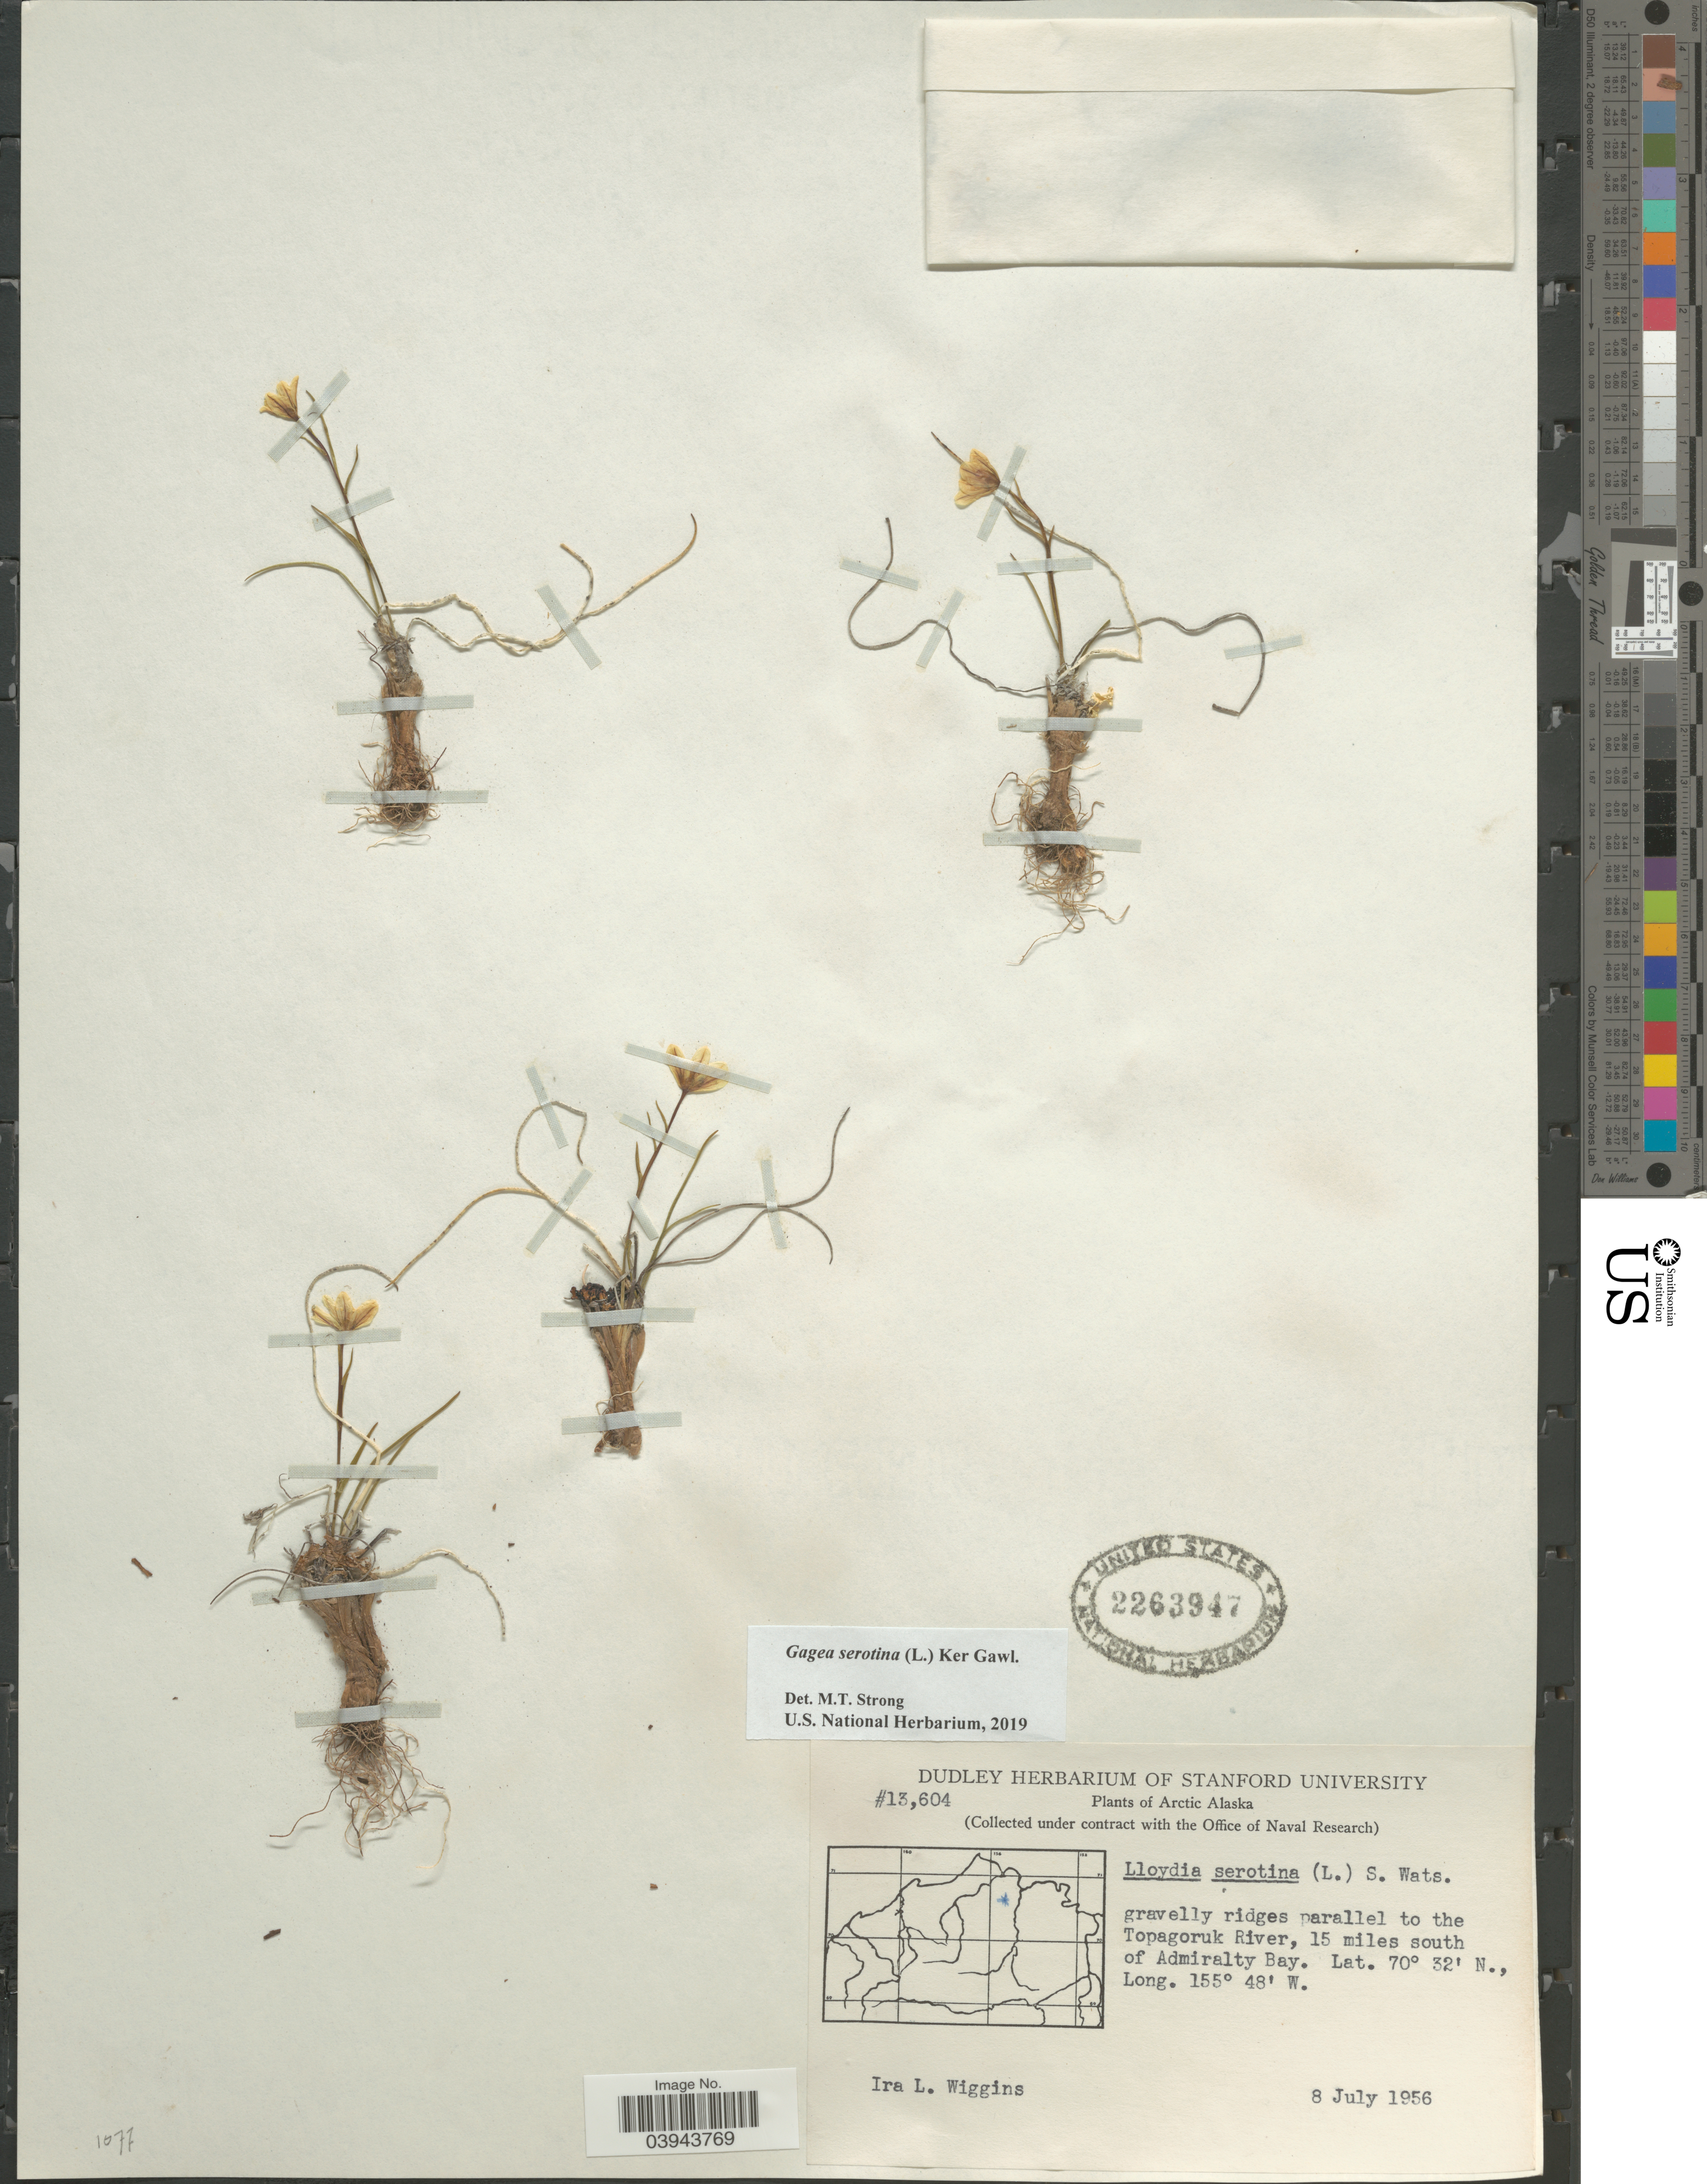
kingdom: Plantae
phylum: Tracheophyta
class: Liliopsida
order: Liliales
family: Liliaceae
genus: Lloydia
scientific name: Lloydia serotina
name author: (L.) Salisb. ex Rchb.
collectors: I. L. Wiggins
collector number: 13604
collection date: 1956-07-08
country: United States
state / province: Alaska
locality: Arctic Alaska. The Topagoruk River, 15 miles south of Admiralty Bay.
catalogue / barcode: US 2263947